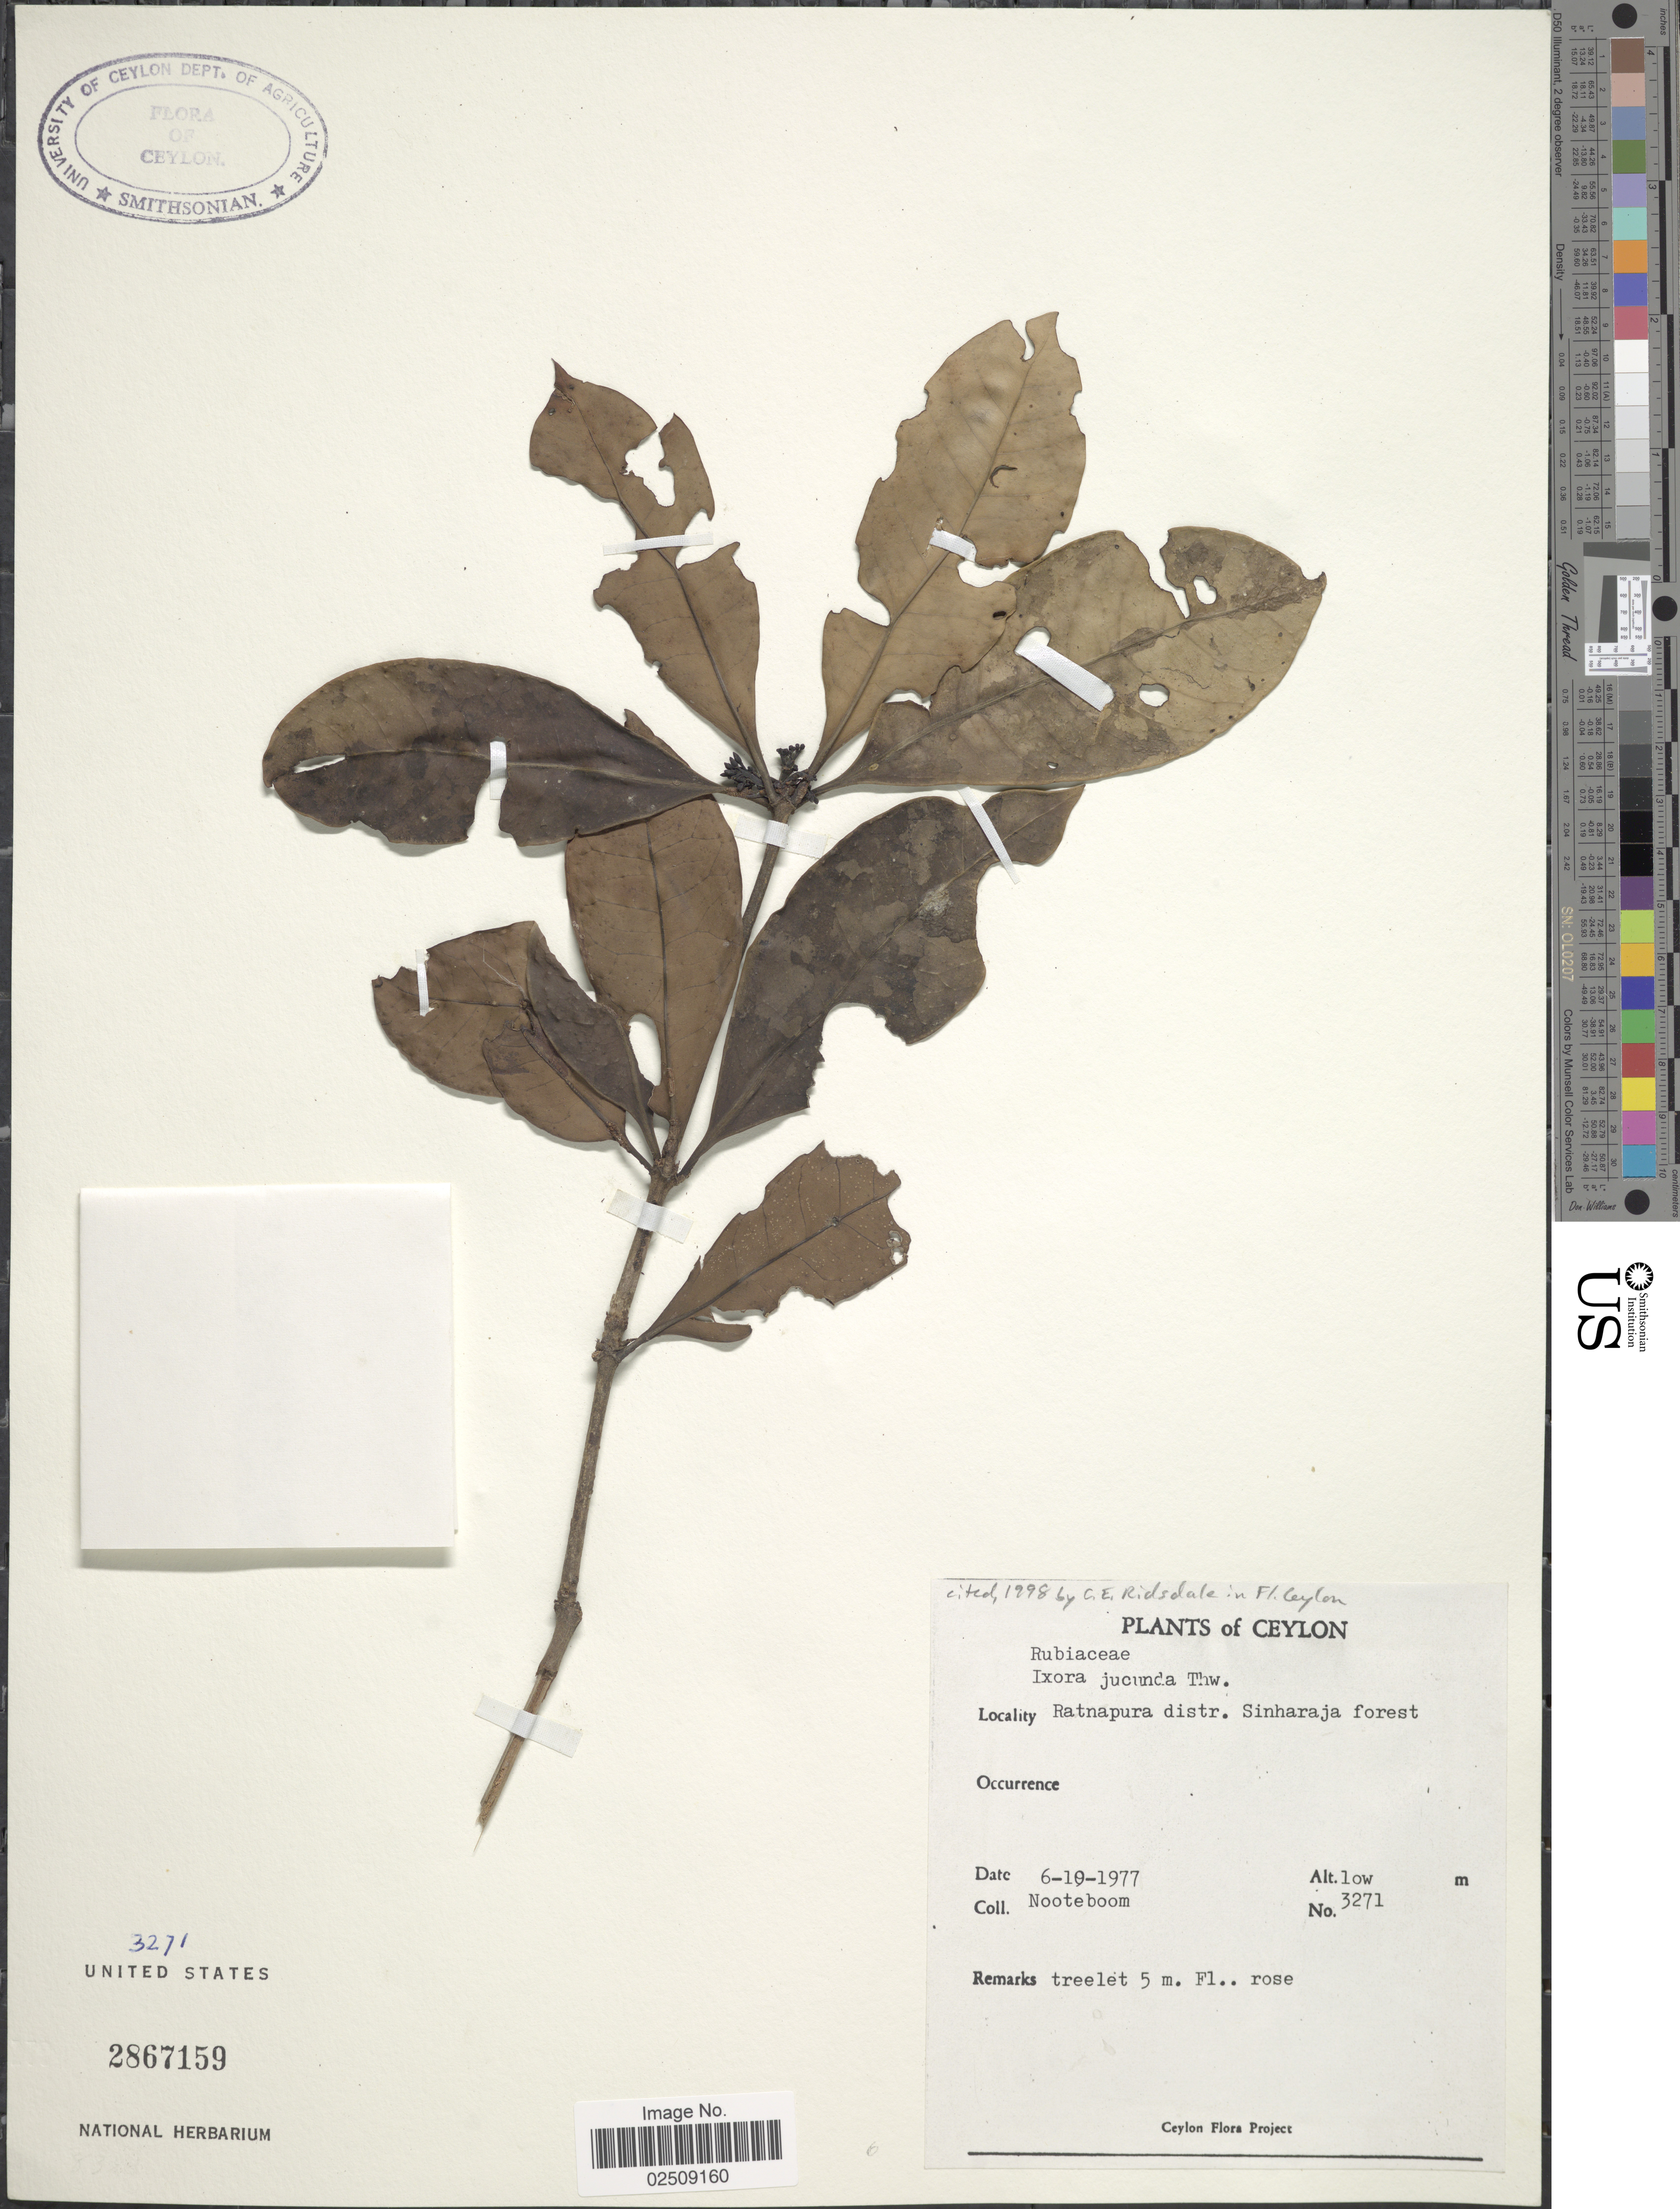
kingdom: Plantae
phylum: Tracheophyta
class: Magnoliopsida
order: Gentianales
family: Rubiaceae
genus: Ixora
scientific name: Ixora jucunda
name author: Thwaites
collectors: Nooteboom, --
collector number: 3271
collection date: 1977-10-06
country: Sri Lanka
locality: Ceylon. Ratnapura distr. Sinharaja forest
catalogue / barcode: US 2867159